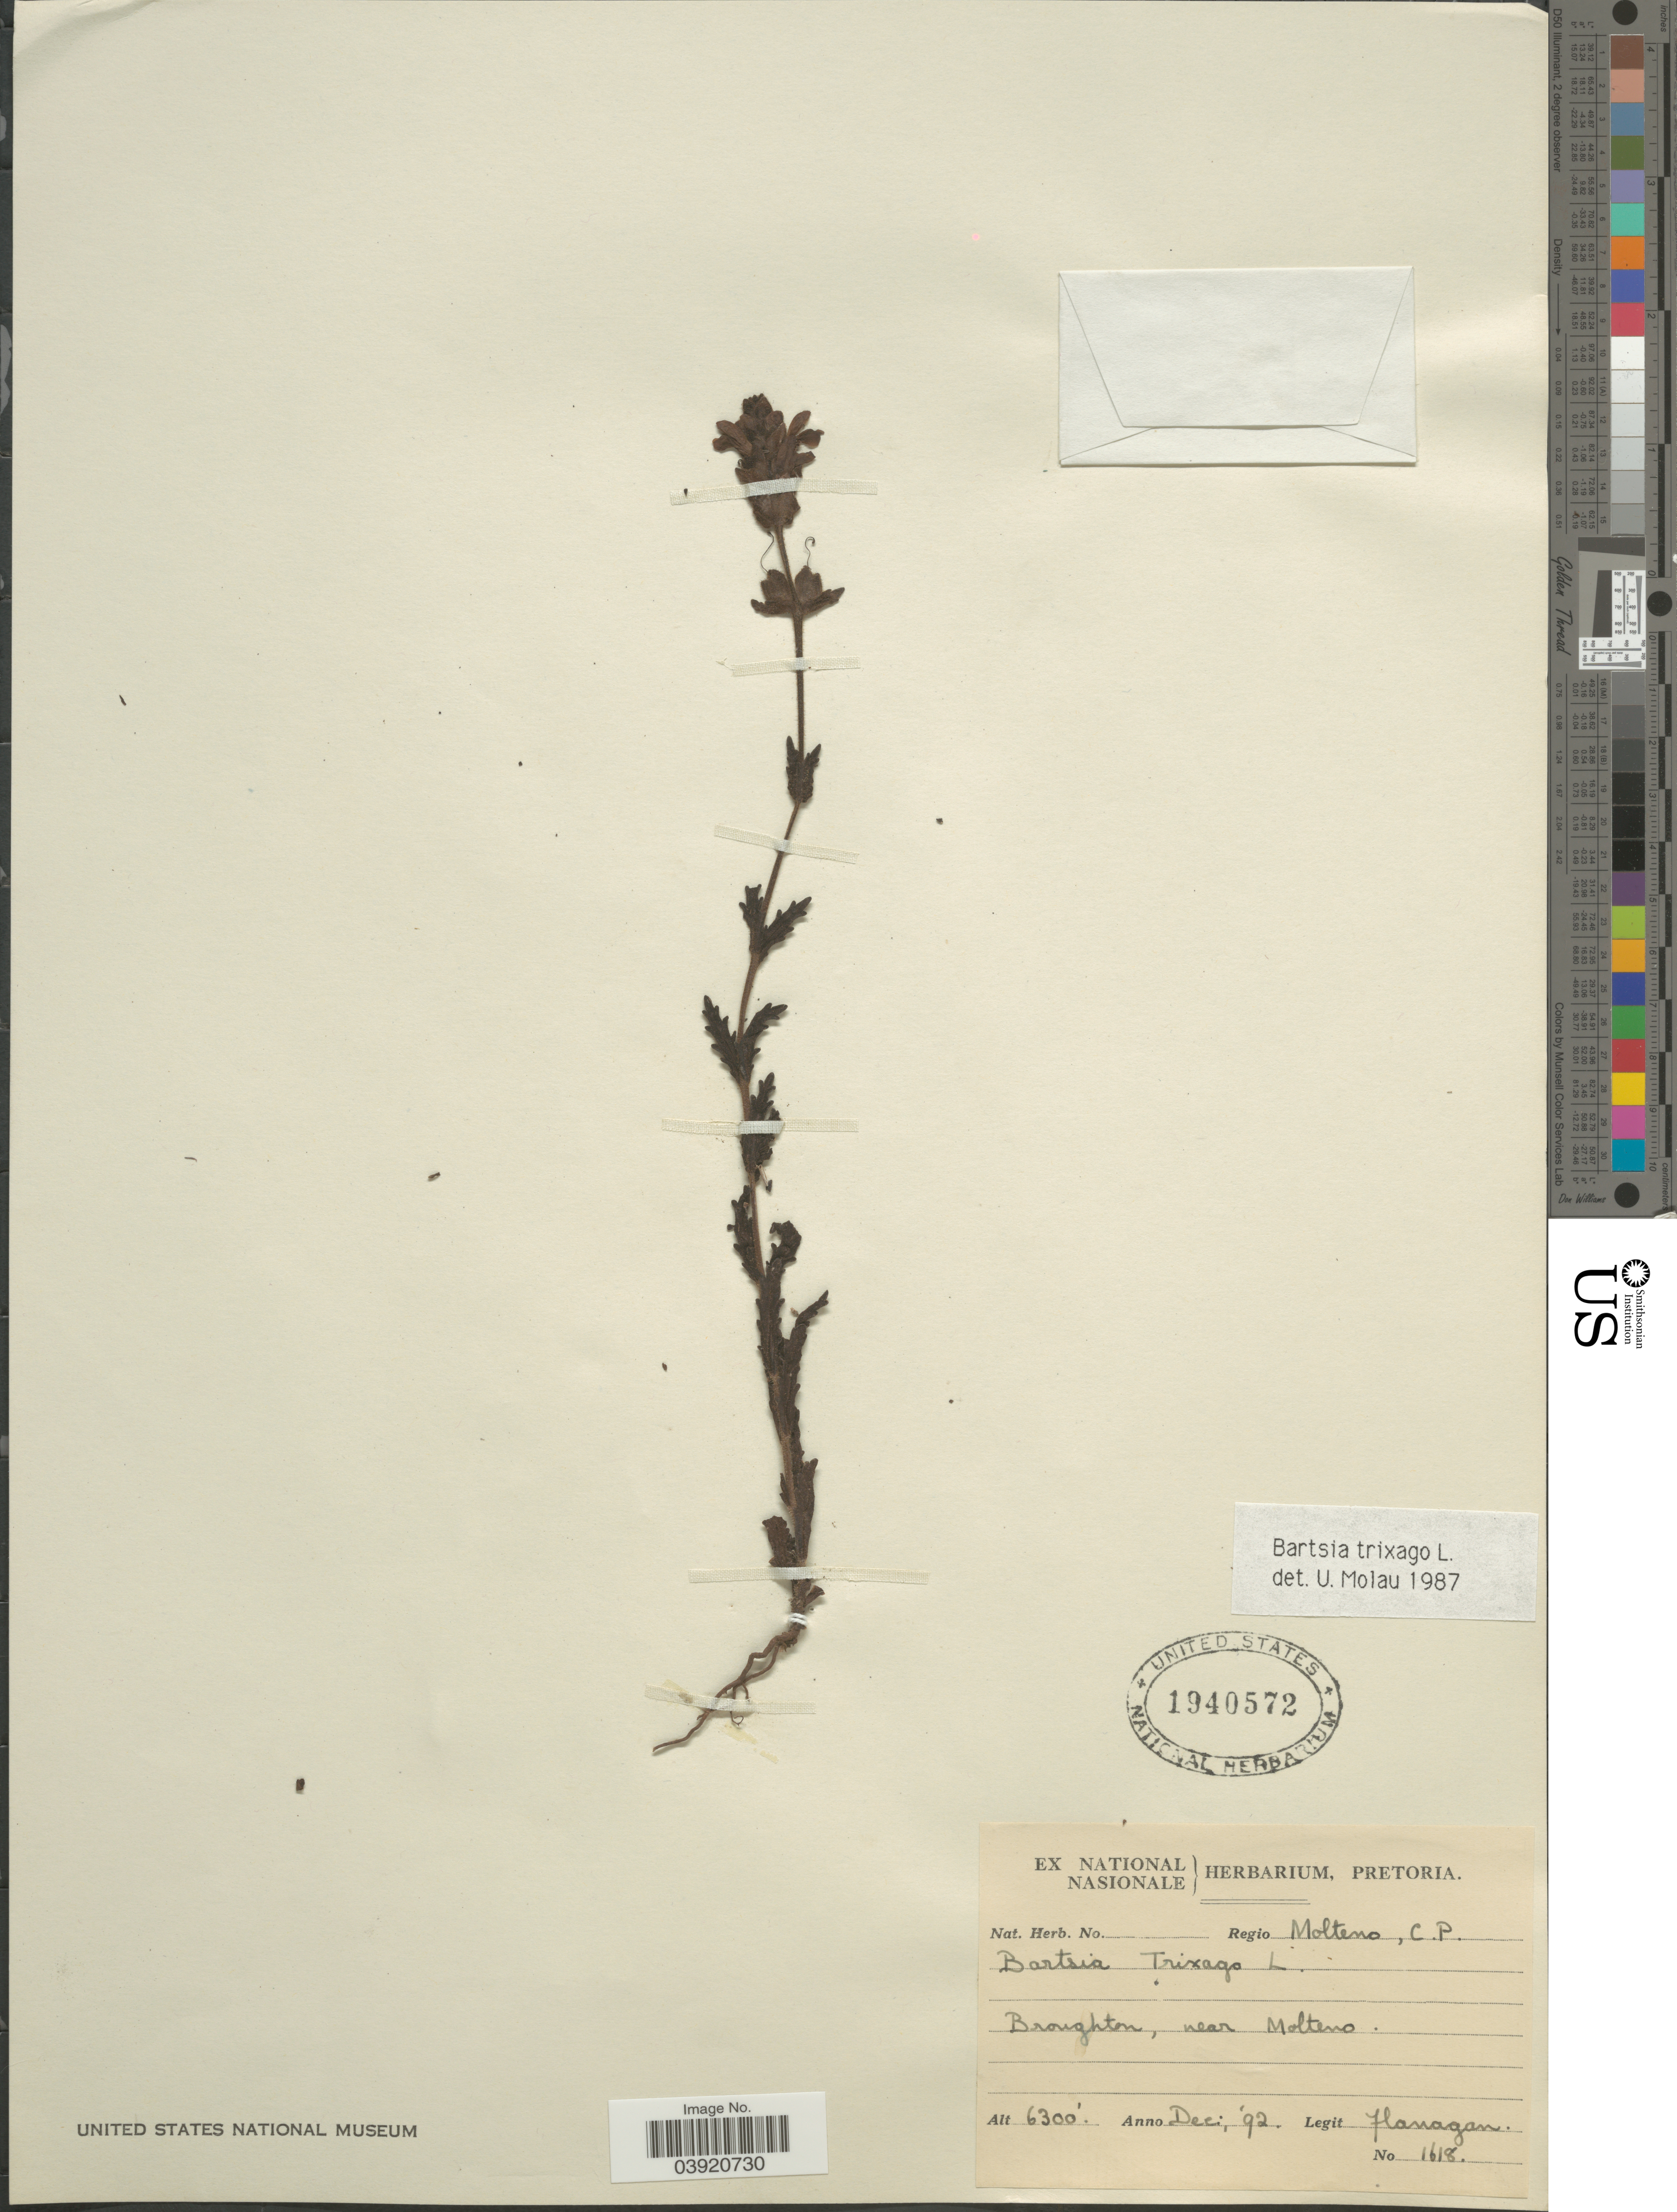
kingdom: Plantae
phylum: Tracheophyta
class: Magnoliopsida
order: Lamiales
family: Orobanchaceae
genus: Bartsia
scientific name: Bartsia trixago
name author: L.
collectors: -. Flanagan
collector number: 1618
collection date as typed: Transcribed d/m/y: /12/92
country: South Africa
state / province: Eastern Cape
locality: Regio Molteno, C.P. Broughton, near Molteno.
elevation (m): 1920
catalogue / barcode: US 1940572